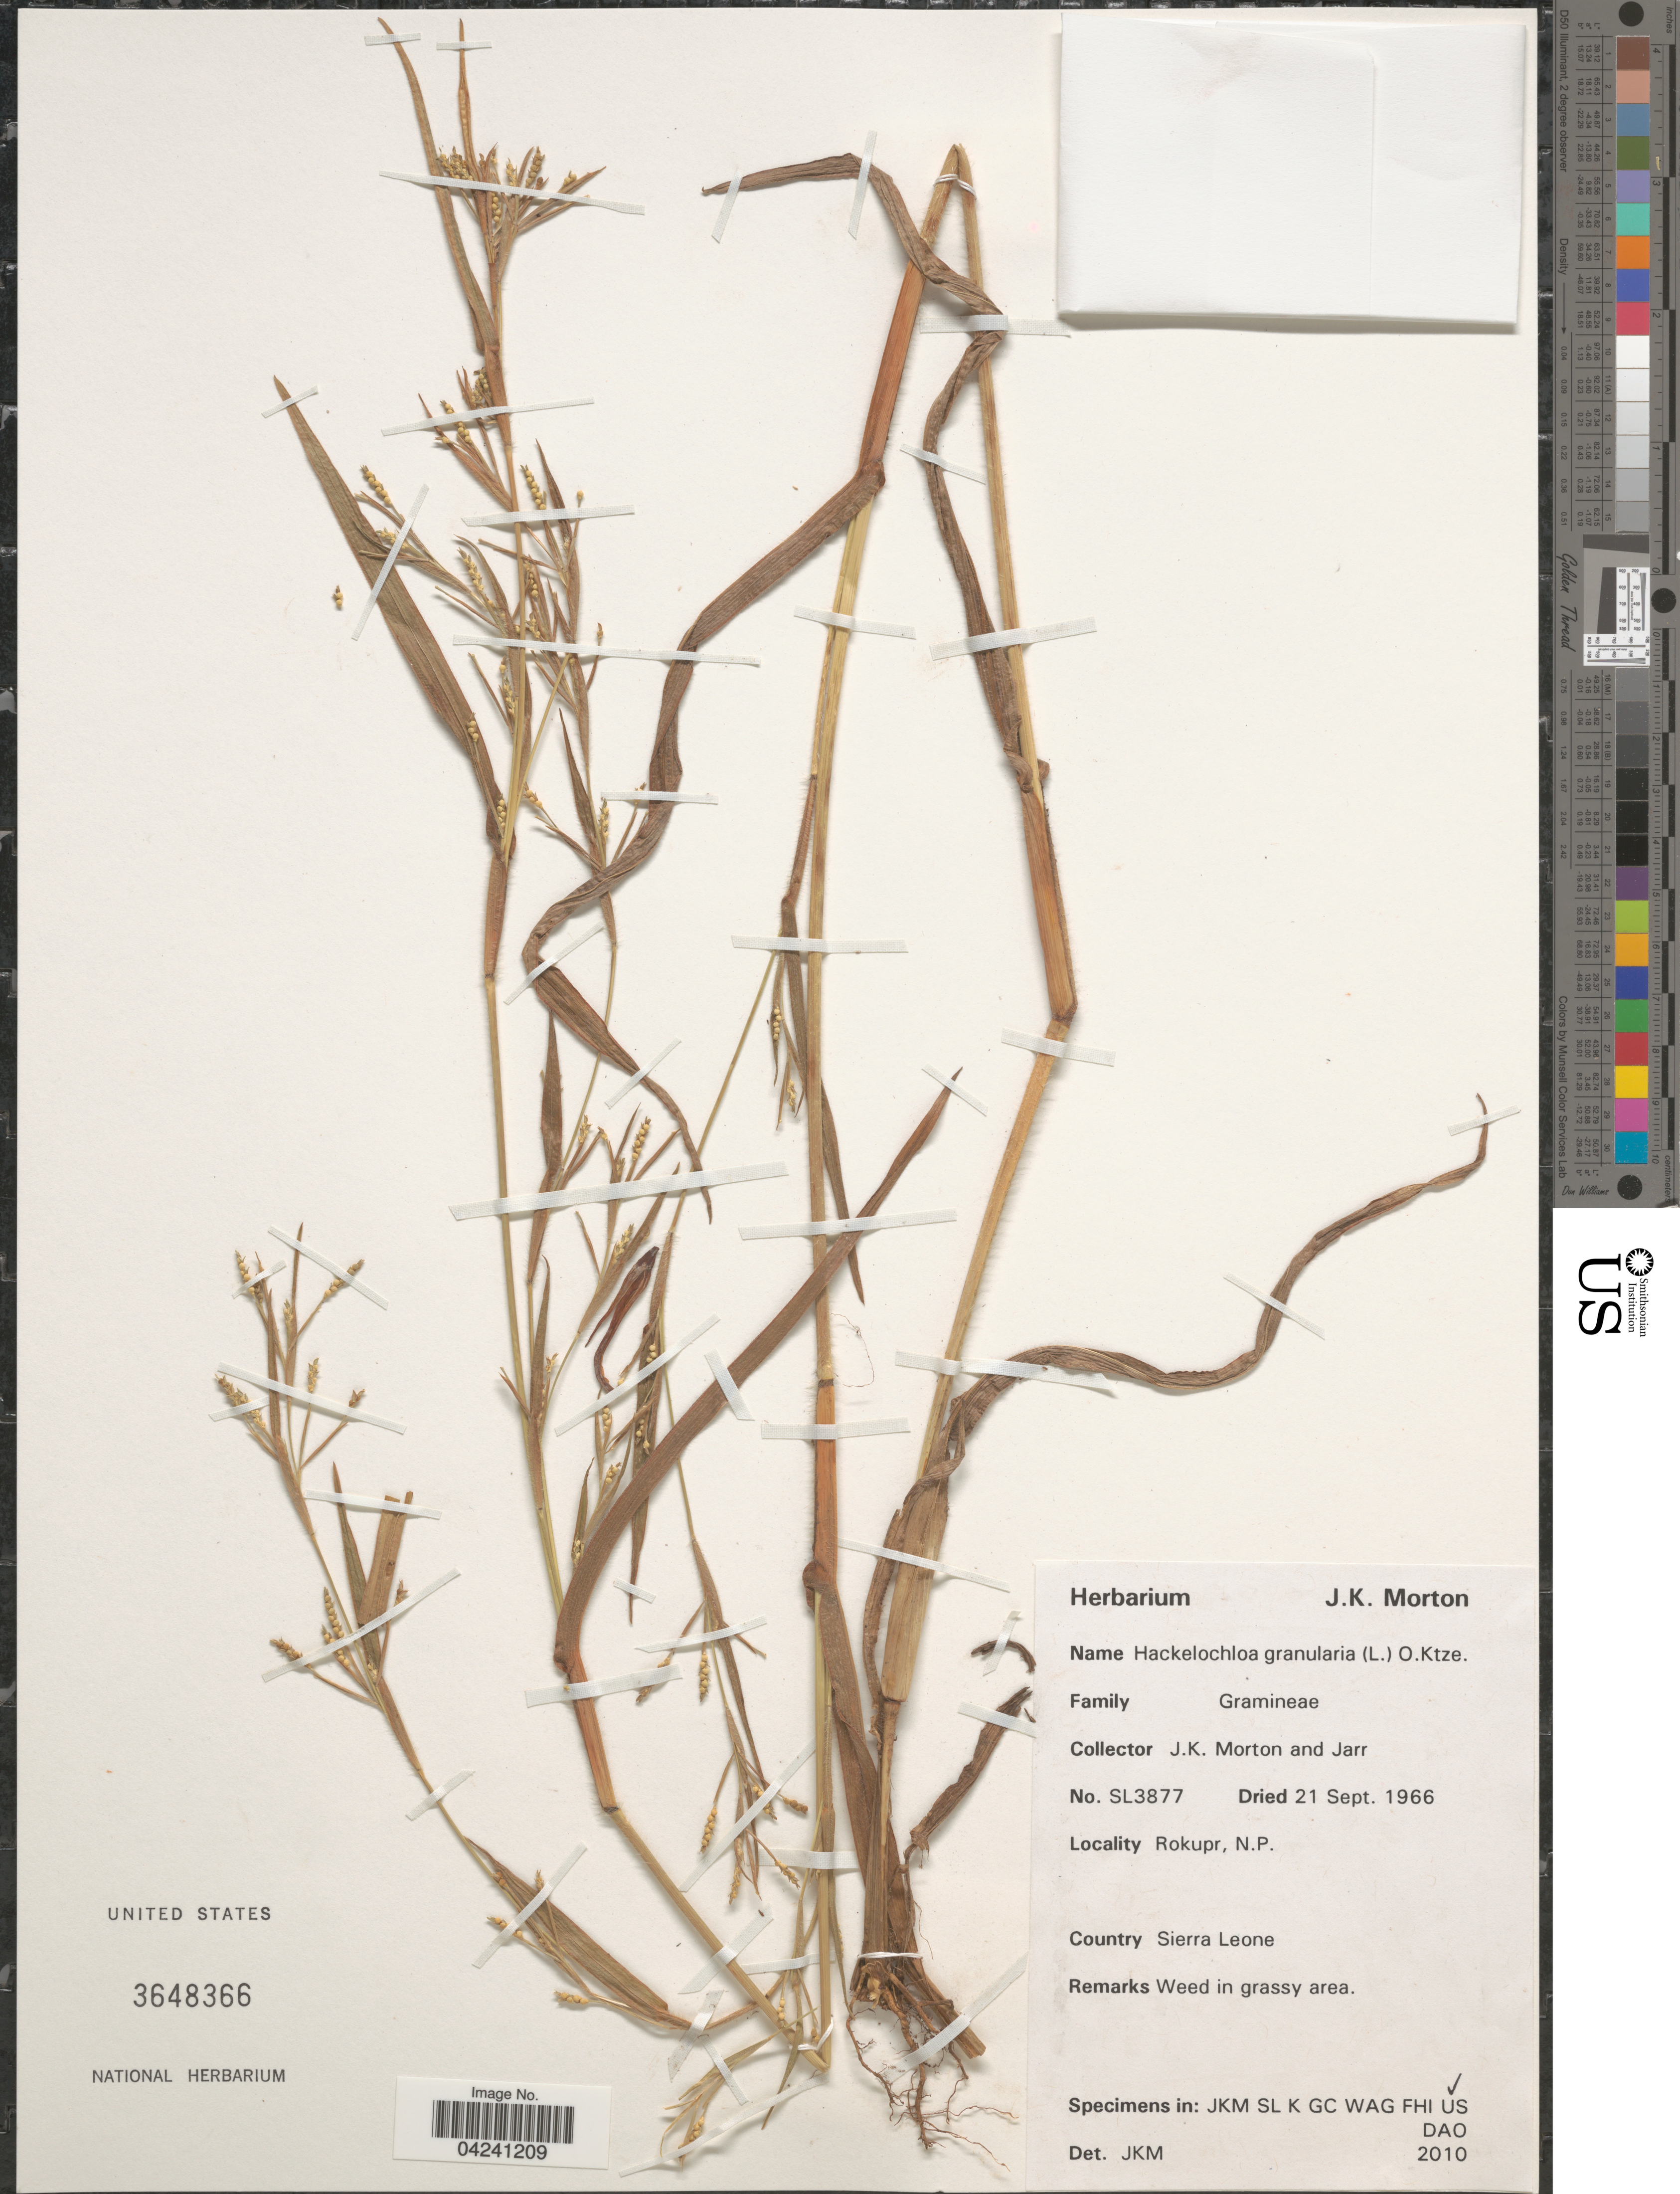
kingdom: Plantae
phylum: Tracheophyta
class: Liliopsida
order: Poales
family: Poaceae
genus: Hackelochloa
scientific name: Hackelochloa granularis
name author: (L.) Kuntze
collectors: J. K. Morton & Jarr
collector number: SL3877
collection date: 1966-09-21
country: Sierra Leone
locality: Rokupr, N.P.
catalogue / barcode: US 3648366